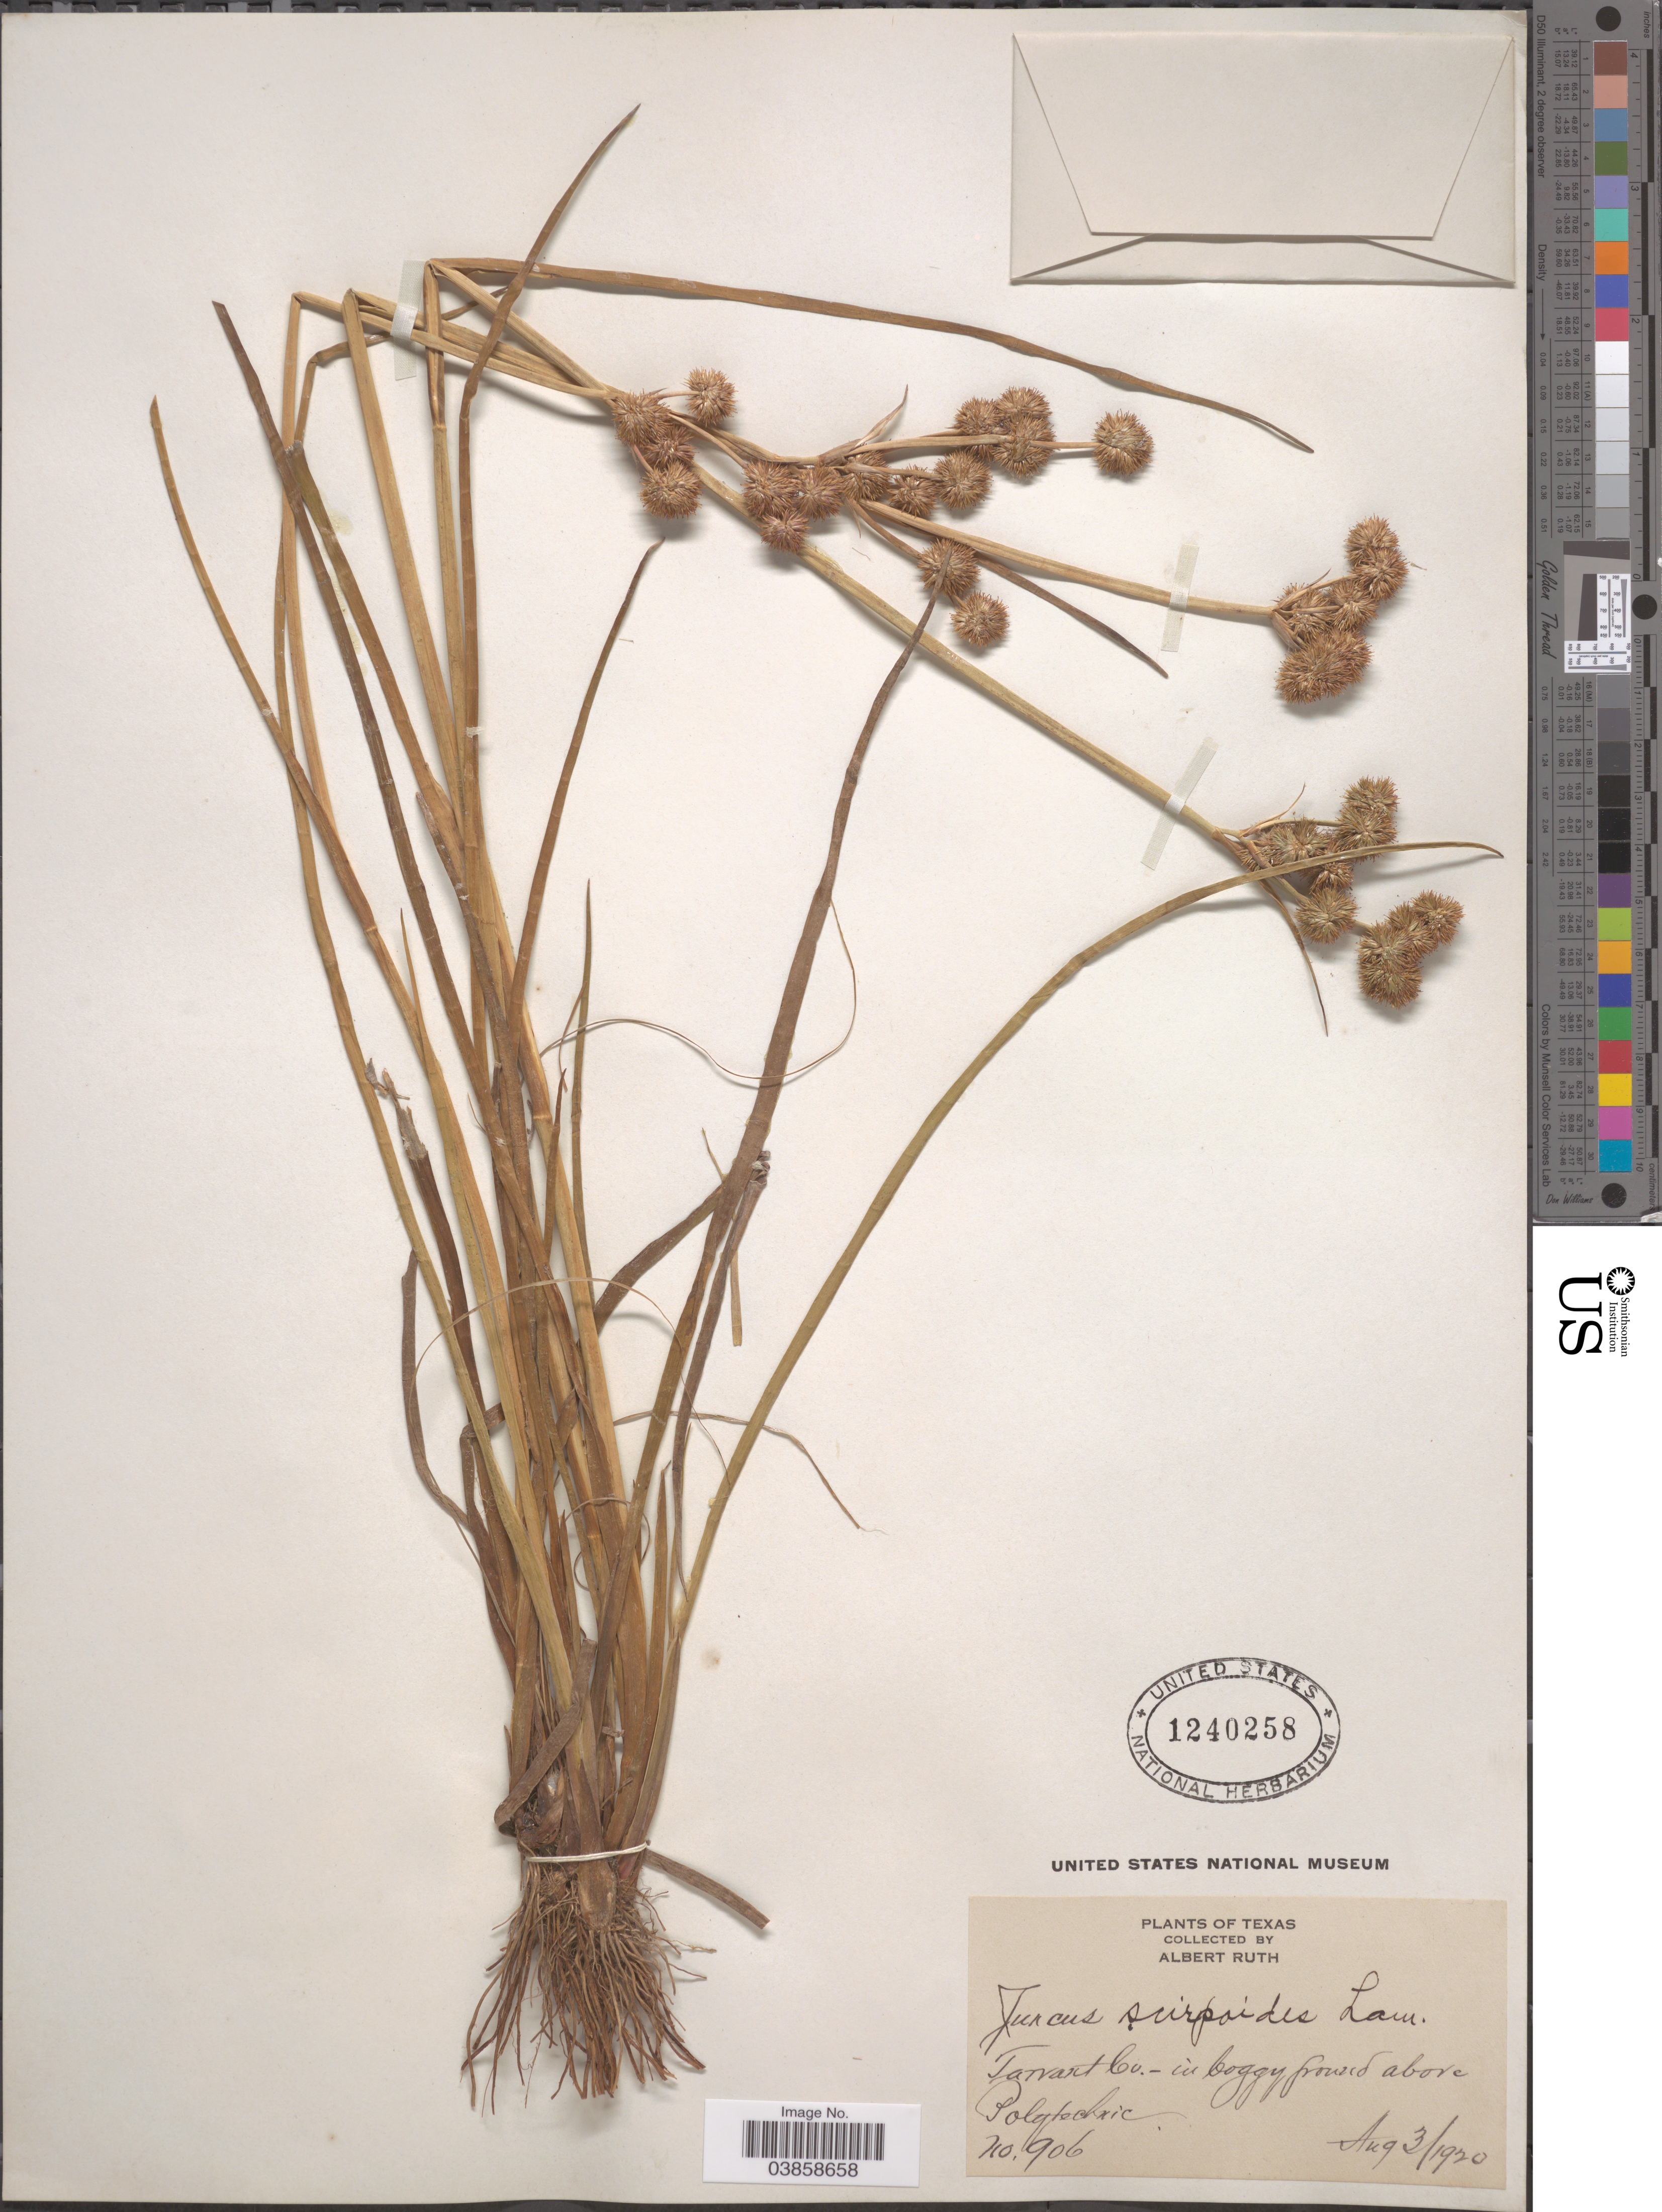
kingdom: Plantae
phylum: Tracheophyta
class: Liliopsida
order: Poales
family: Juncaceae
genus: Juncus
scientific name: Juncus validus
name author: Coville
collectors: A. Ruth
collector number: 906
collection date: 1920-08-03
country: United States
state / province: Texas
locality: Tarran Co. - in boggy ground above Polytechnic.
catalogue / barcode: US 1240258